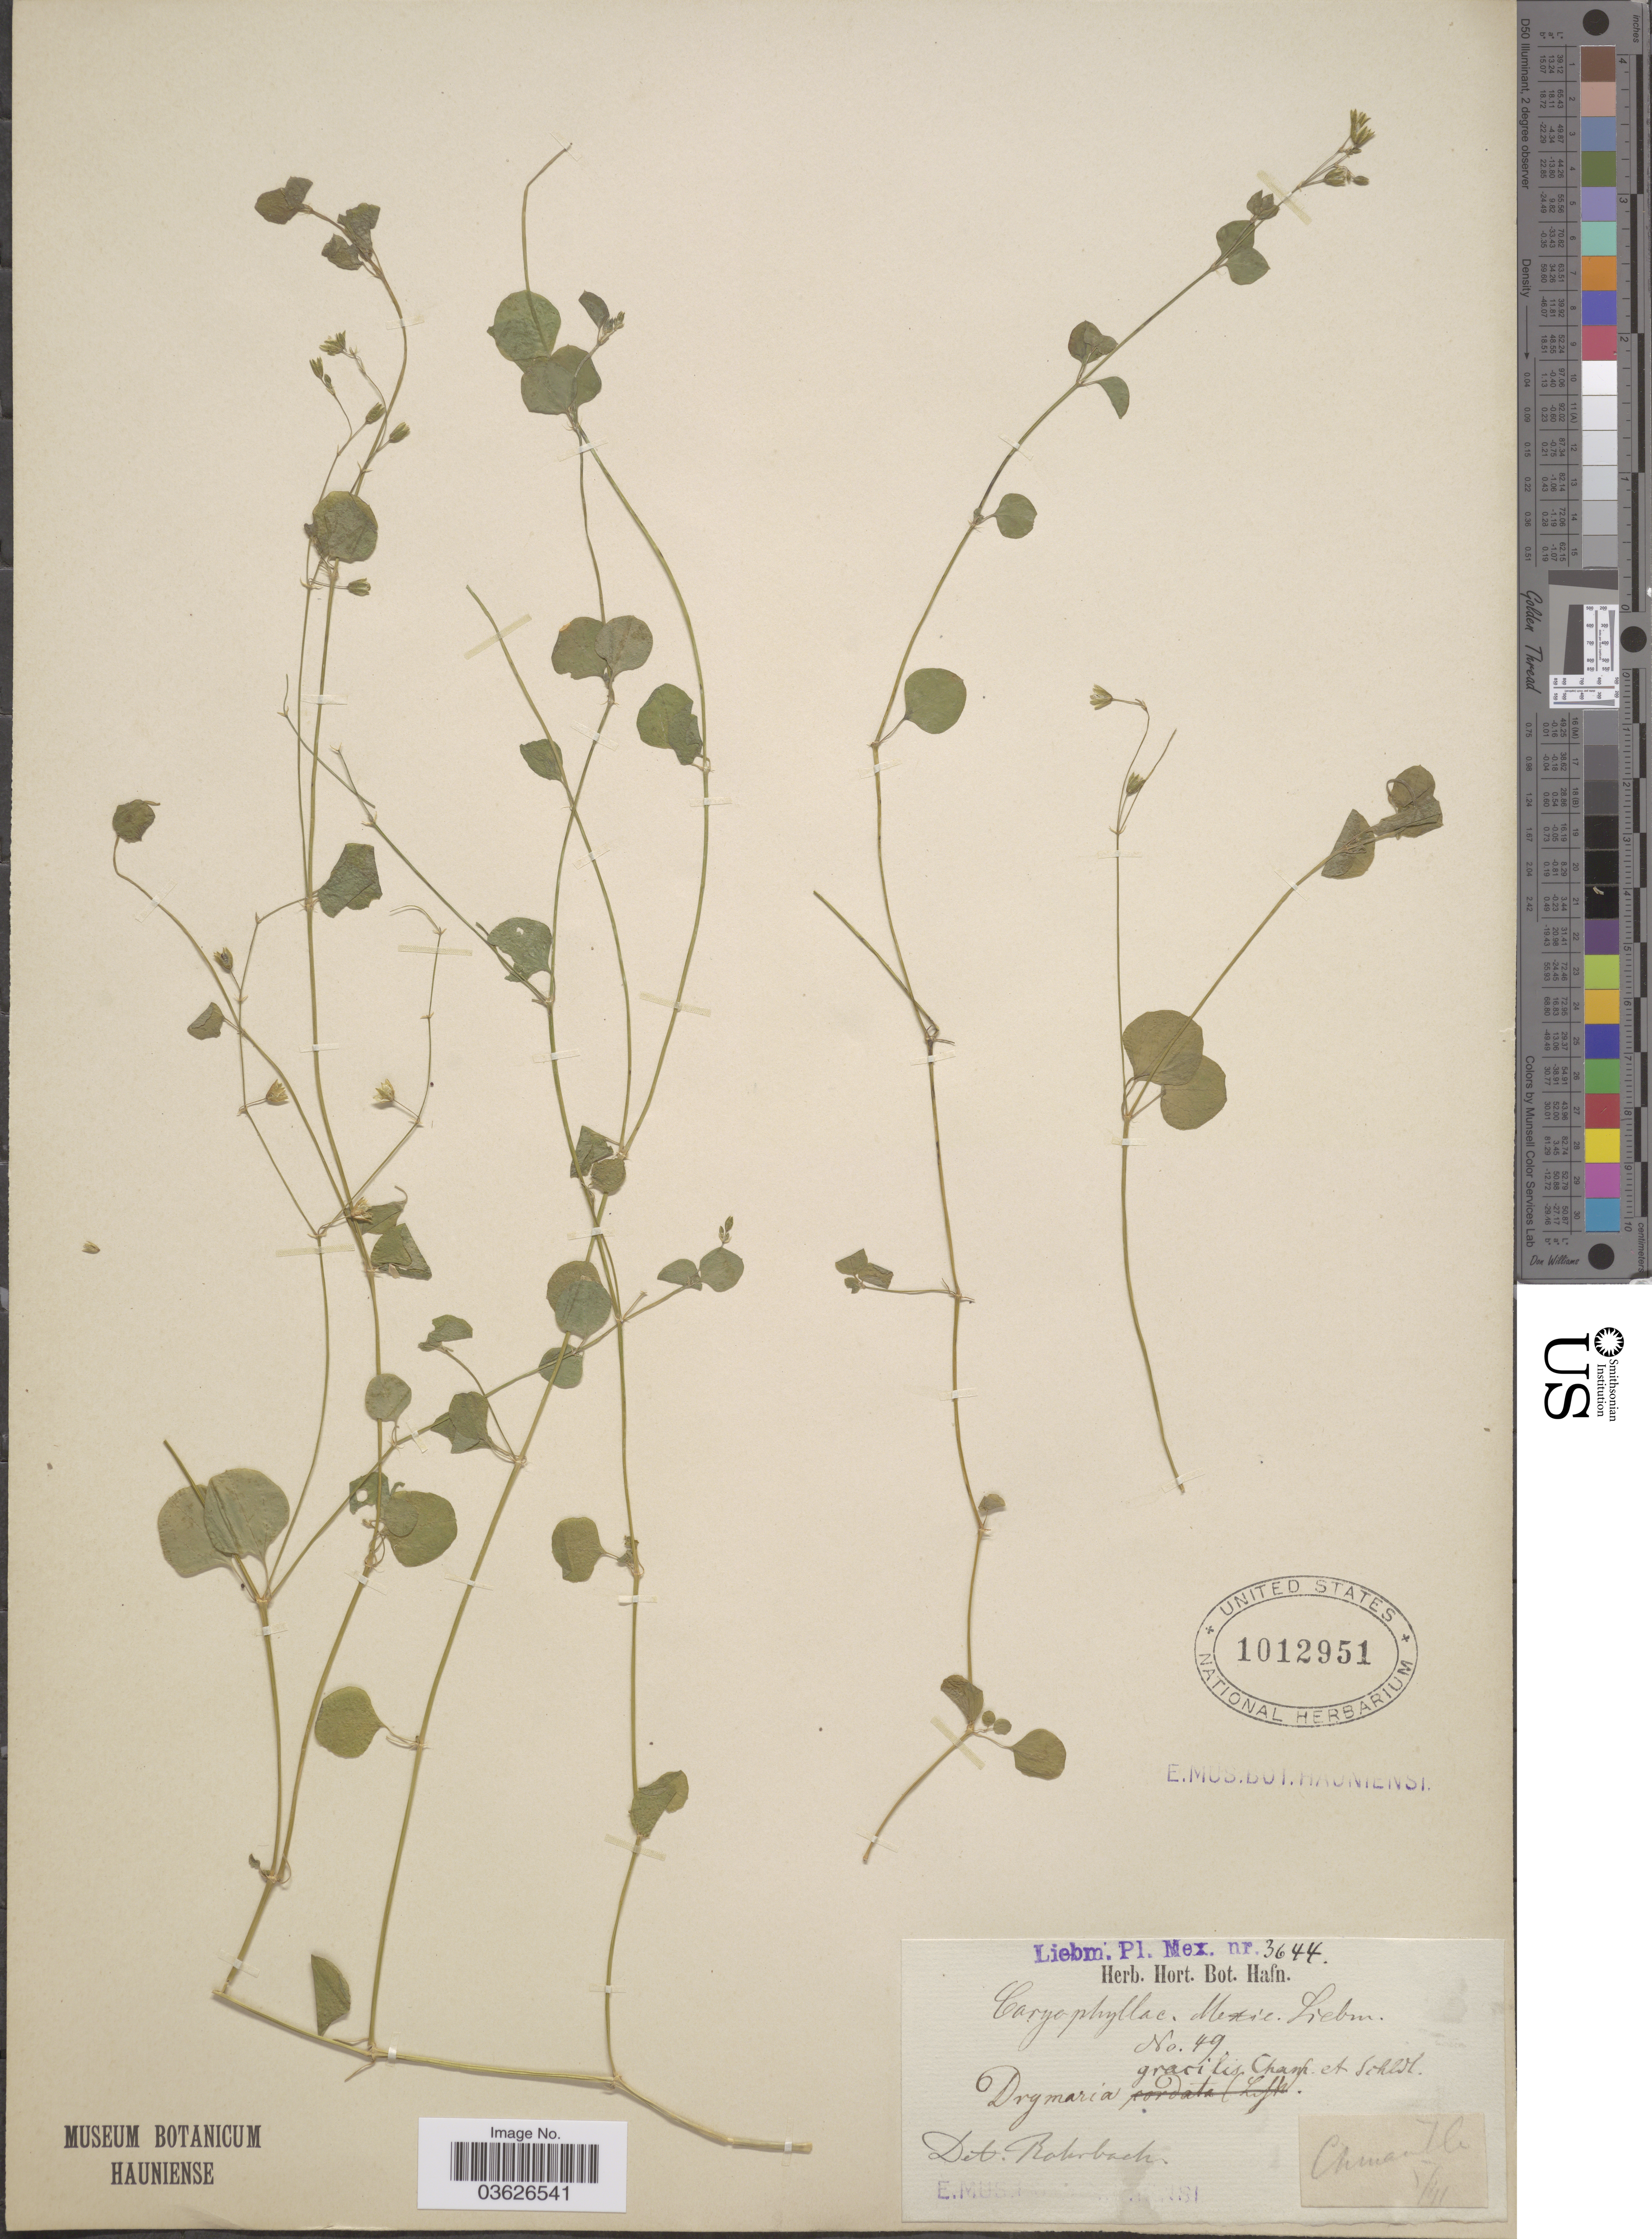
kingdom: Plantae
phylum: Tracheophyta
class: Magnoliopsida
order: Caryophyllales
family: Caryophyllaceae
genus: Drymaria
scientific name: Drymaria cordata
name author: (L.) Willd. ex Schult.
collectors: Liebm.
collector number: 3644/49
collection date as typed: Transcribed d/m/y: /5/41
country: Mexico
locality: Chinantla.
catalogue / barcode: US 1012951